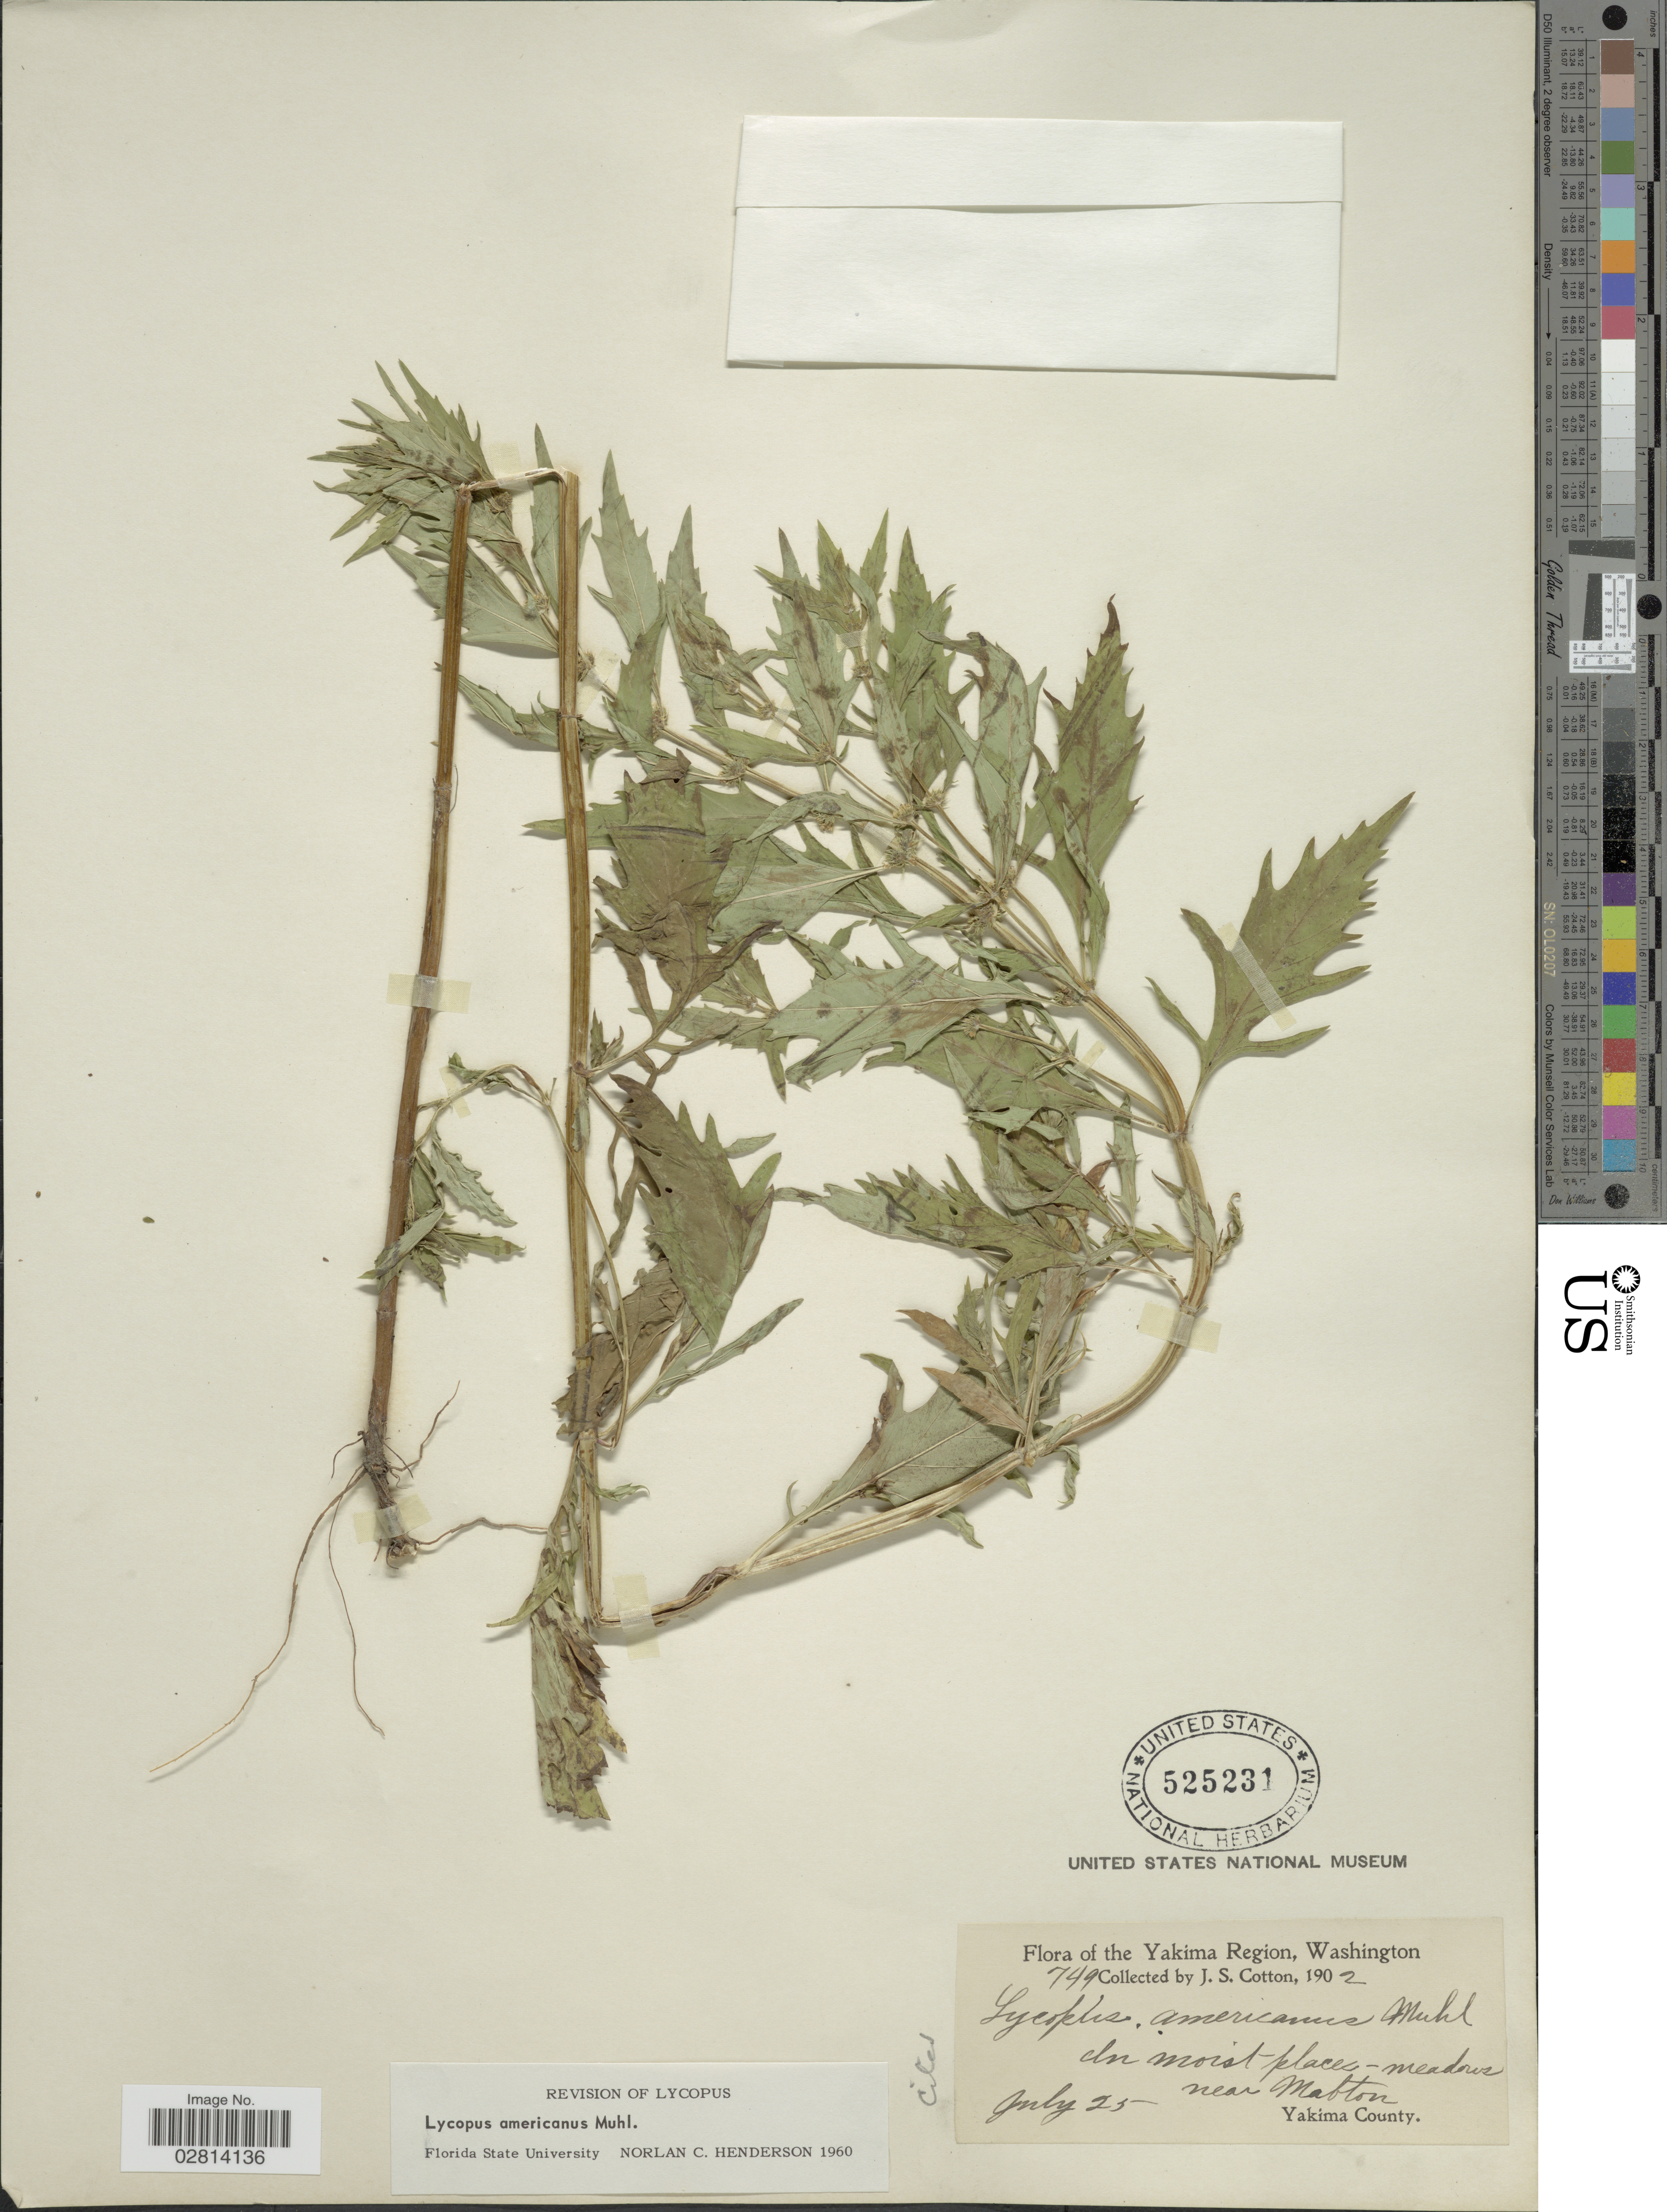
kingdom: Plantae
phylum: Tracheophyta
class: Magnoliopsida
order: Lamiales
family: Lamiaceae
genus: Lycopus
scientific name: Lycopus americanus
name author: Muhl. ex W.P.C. Barton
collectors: J. S. Cotton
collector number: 749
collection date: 1902-07-25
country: United States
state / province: Washington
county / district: Yakima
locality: Yakima Region, Washington, near Mabton, Yakima County.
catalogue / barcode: US 525231